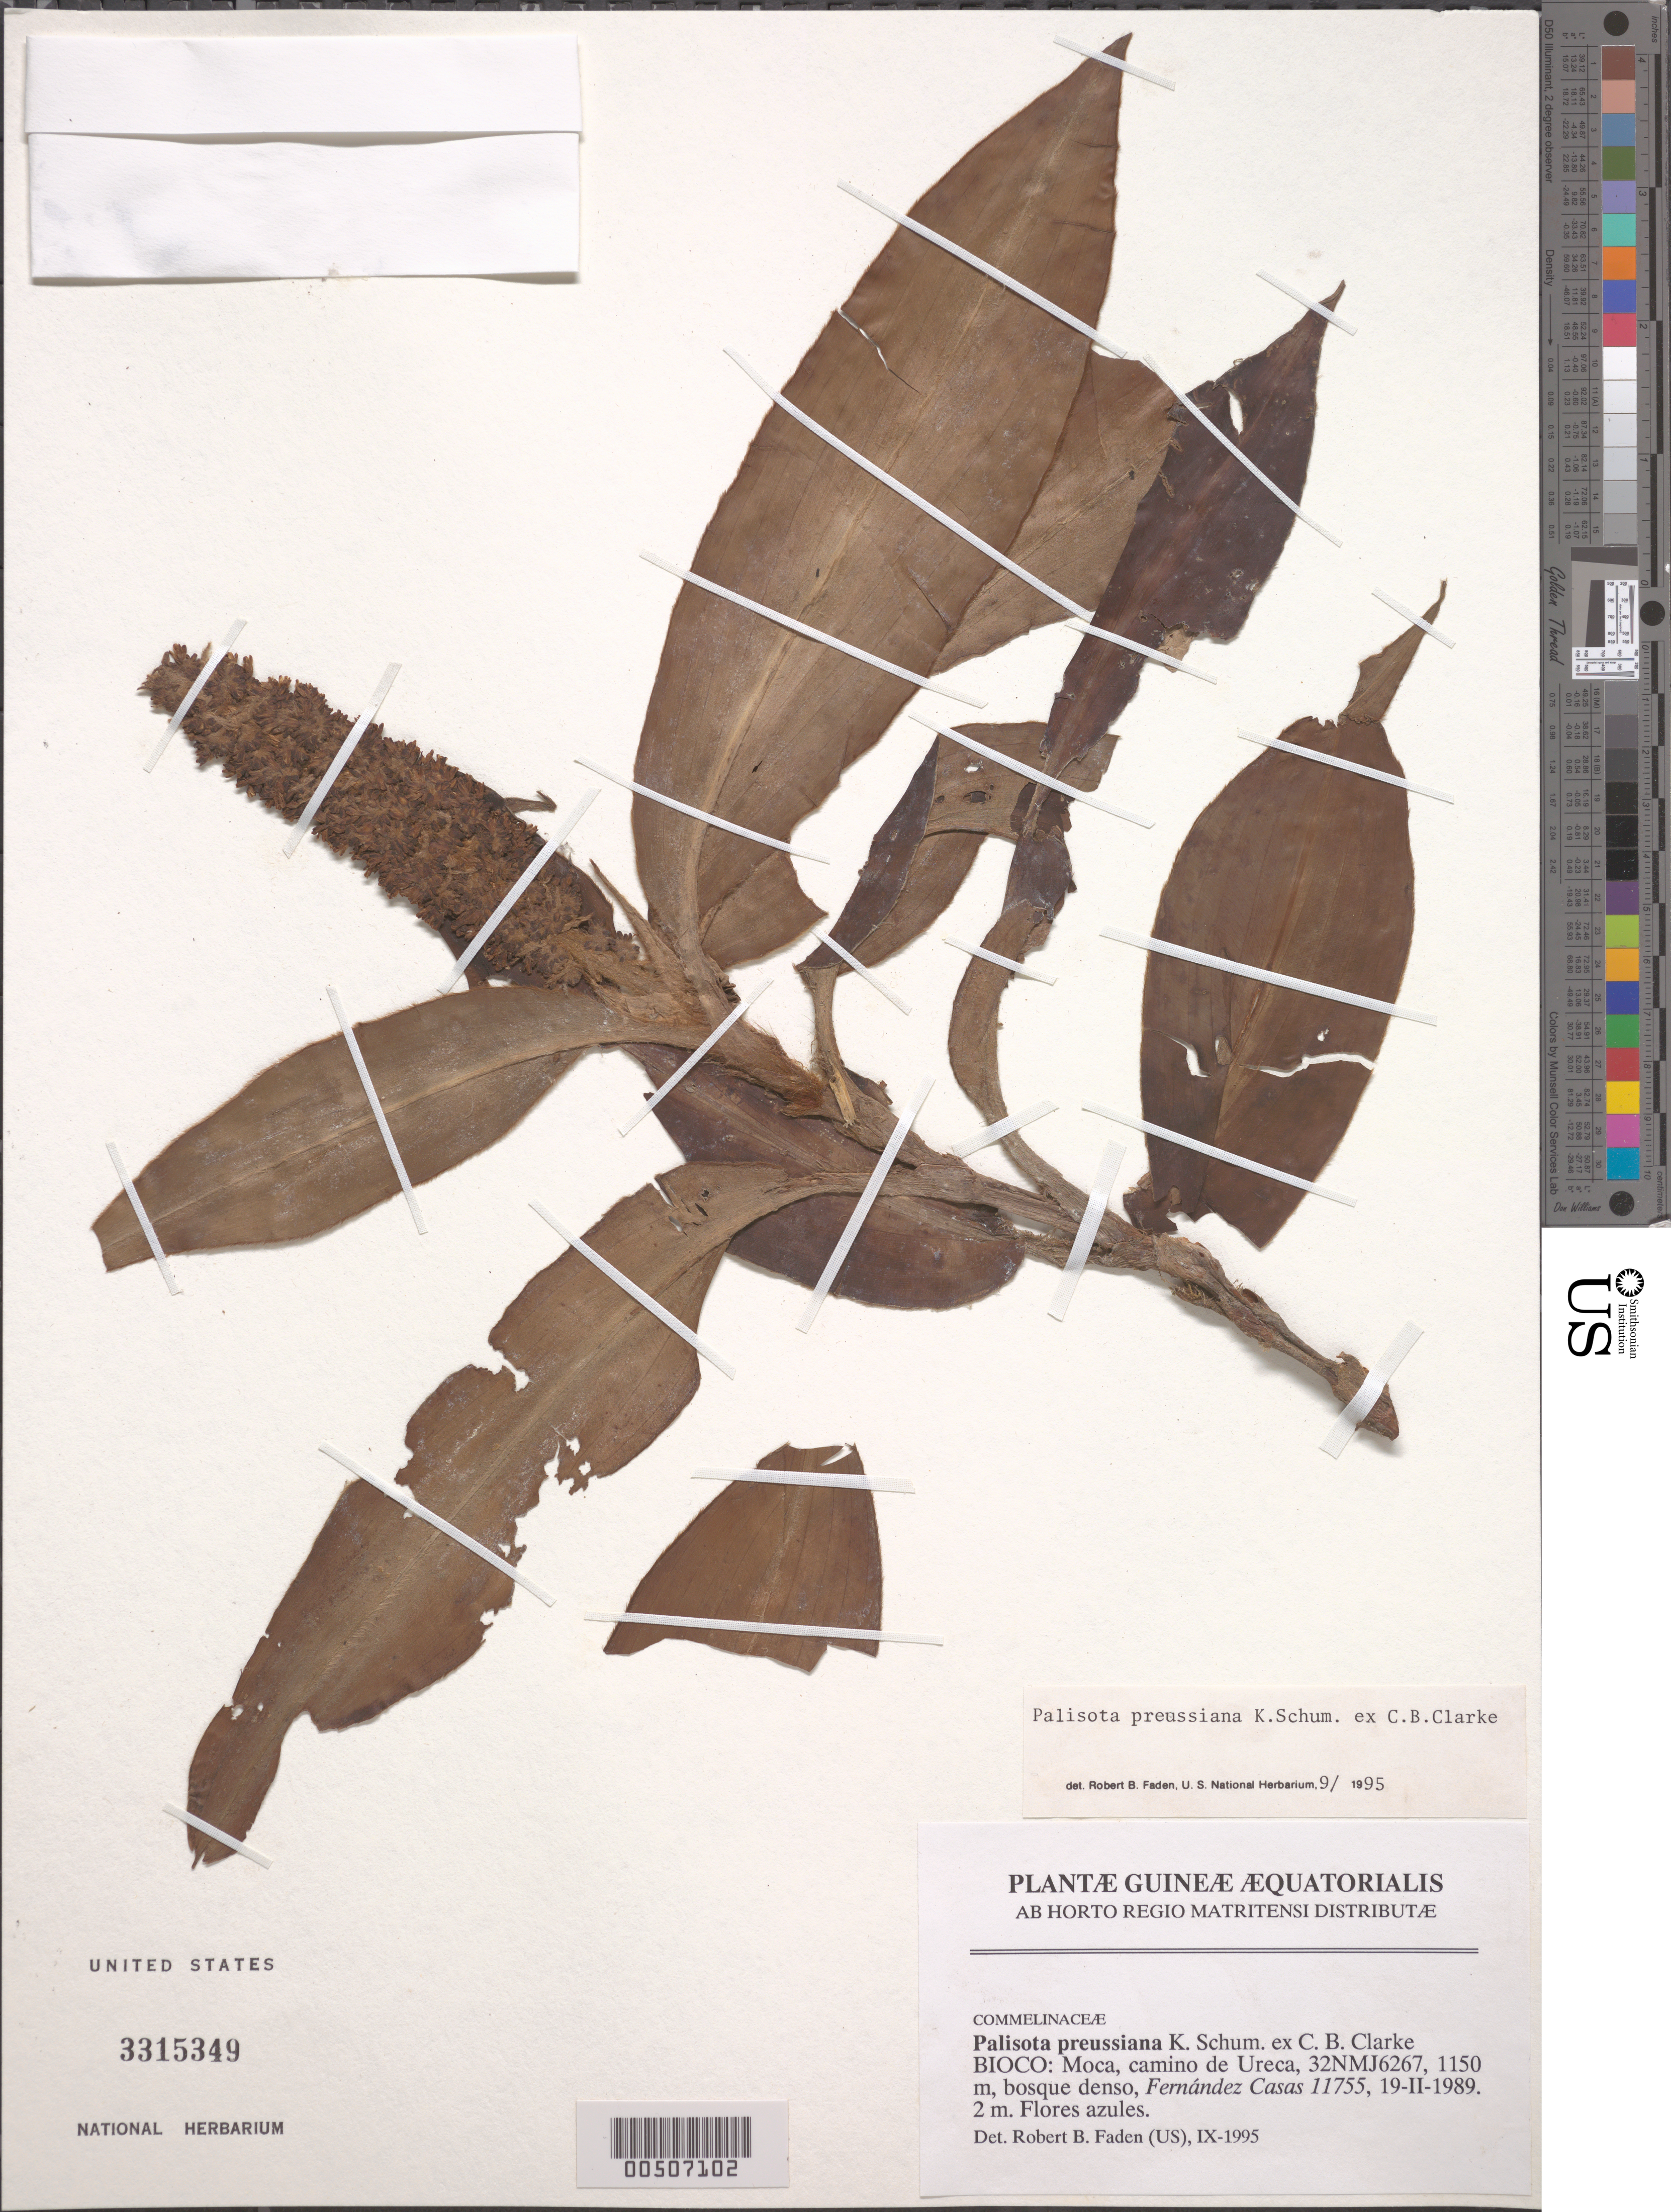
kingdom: Plantae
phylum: Tracheophyta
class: Liliopsida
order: Commelinales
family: Commelinaceae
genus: Palisota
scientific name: Palisota preussiana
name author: K. Schum. ex C.B. Clarke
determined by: Faden, Robert B., (US), Smithsonian Institution - National Museum of Natural History (UNITED STATES)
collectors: F. Casas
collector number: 11755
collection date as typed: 19 Feb 1989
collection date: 1989-02-19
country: Equatorial Guinea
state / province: Bioko Norte / Bioko Sur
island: Bioko Island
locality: Moca, Ureca. [former Province of Fernando Pó (Bioko).]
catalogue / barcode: US 3315349